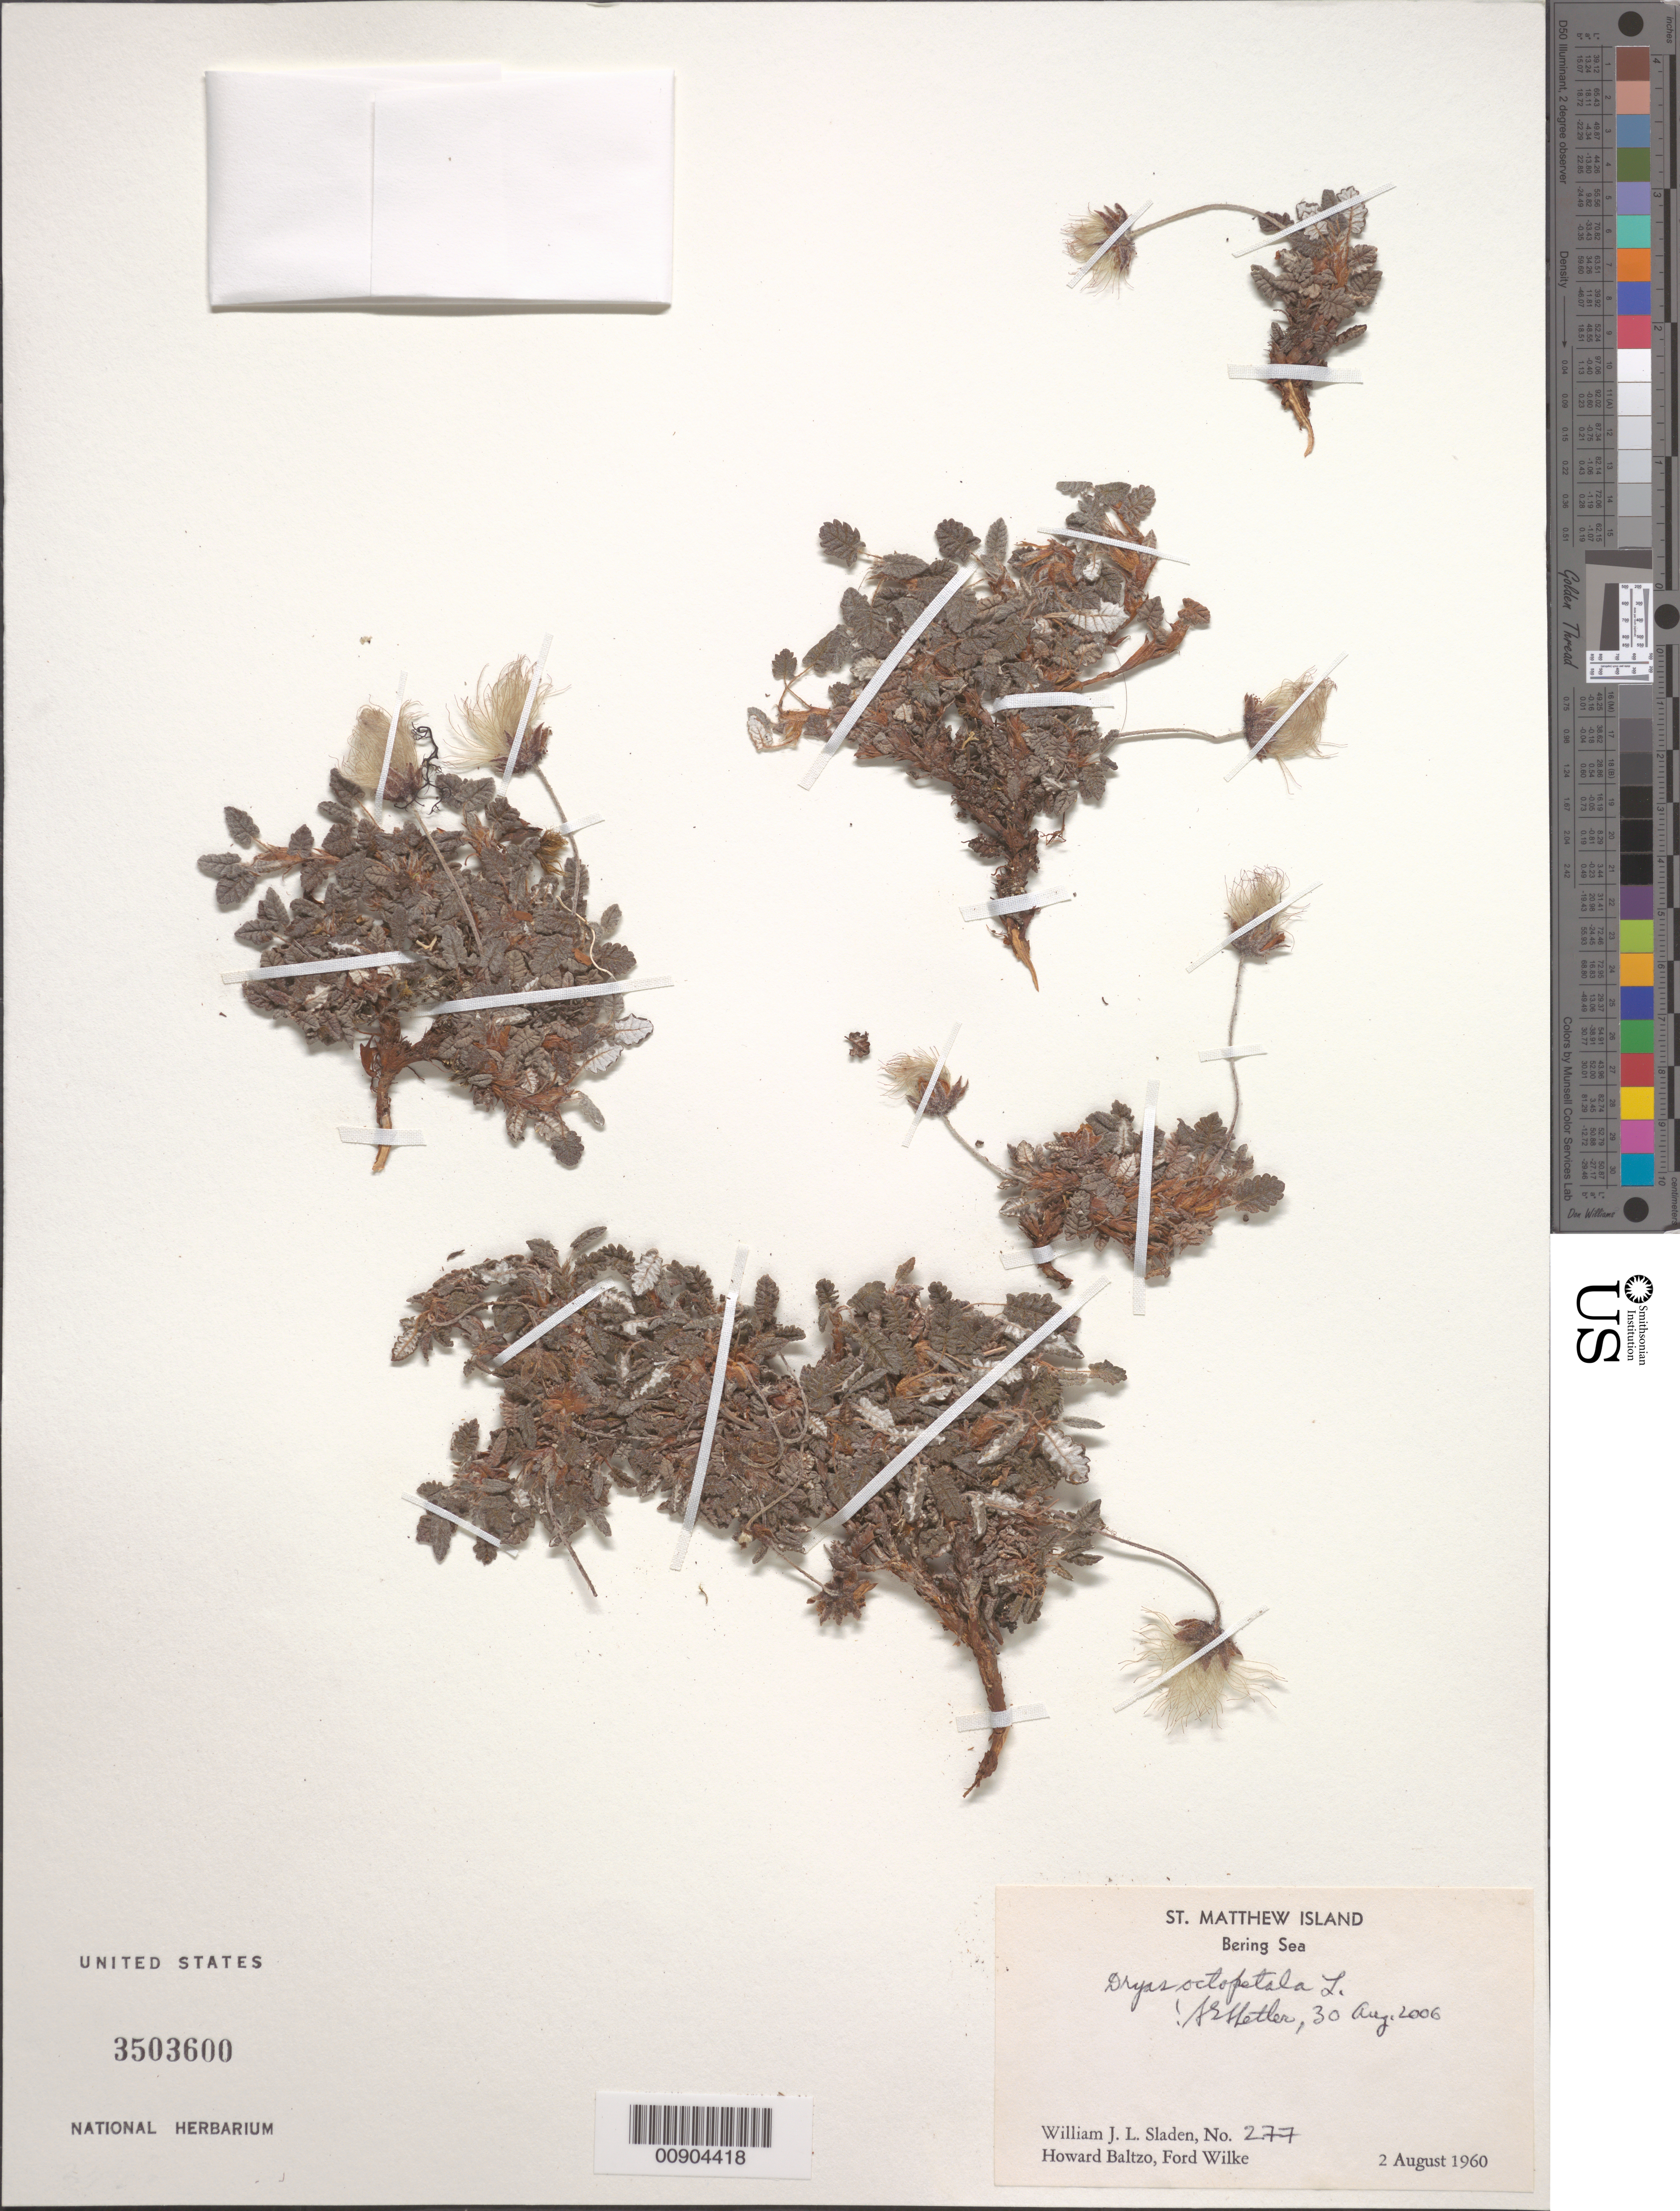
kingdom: Plantae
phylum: Tracheophyta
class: Magnoliopsida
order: Rosales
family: Rosaceae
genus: Dryas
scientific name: Dryas octopetala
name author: L.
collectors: W. Sladen, H. Baltzo & F. Wilke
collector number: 277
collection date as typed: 02 Aug 1960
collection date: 1960-08-02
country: United States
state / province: Alaska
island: St. Matthew Island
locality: St. Matthew Island, Bering Sea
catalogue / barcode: US 3503600